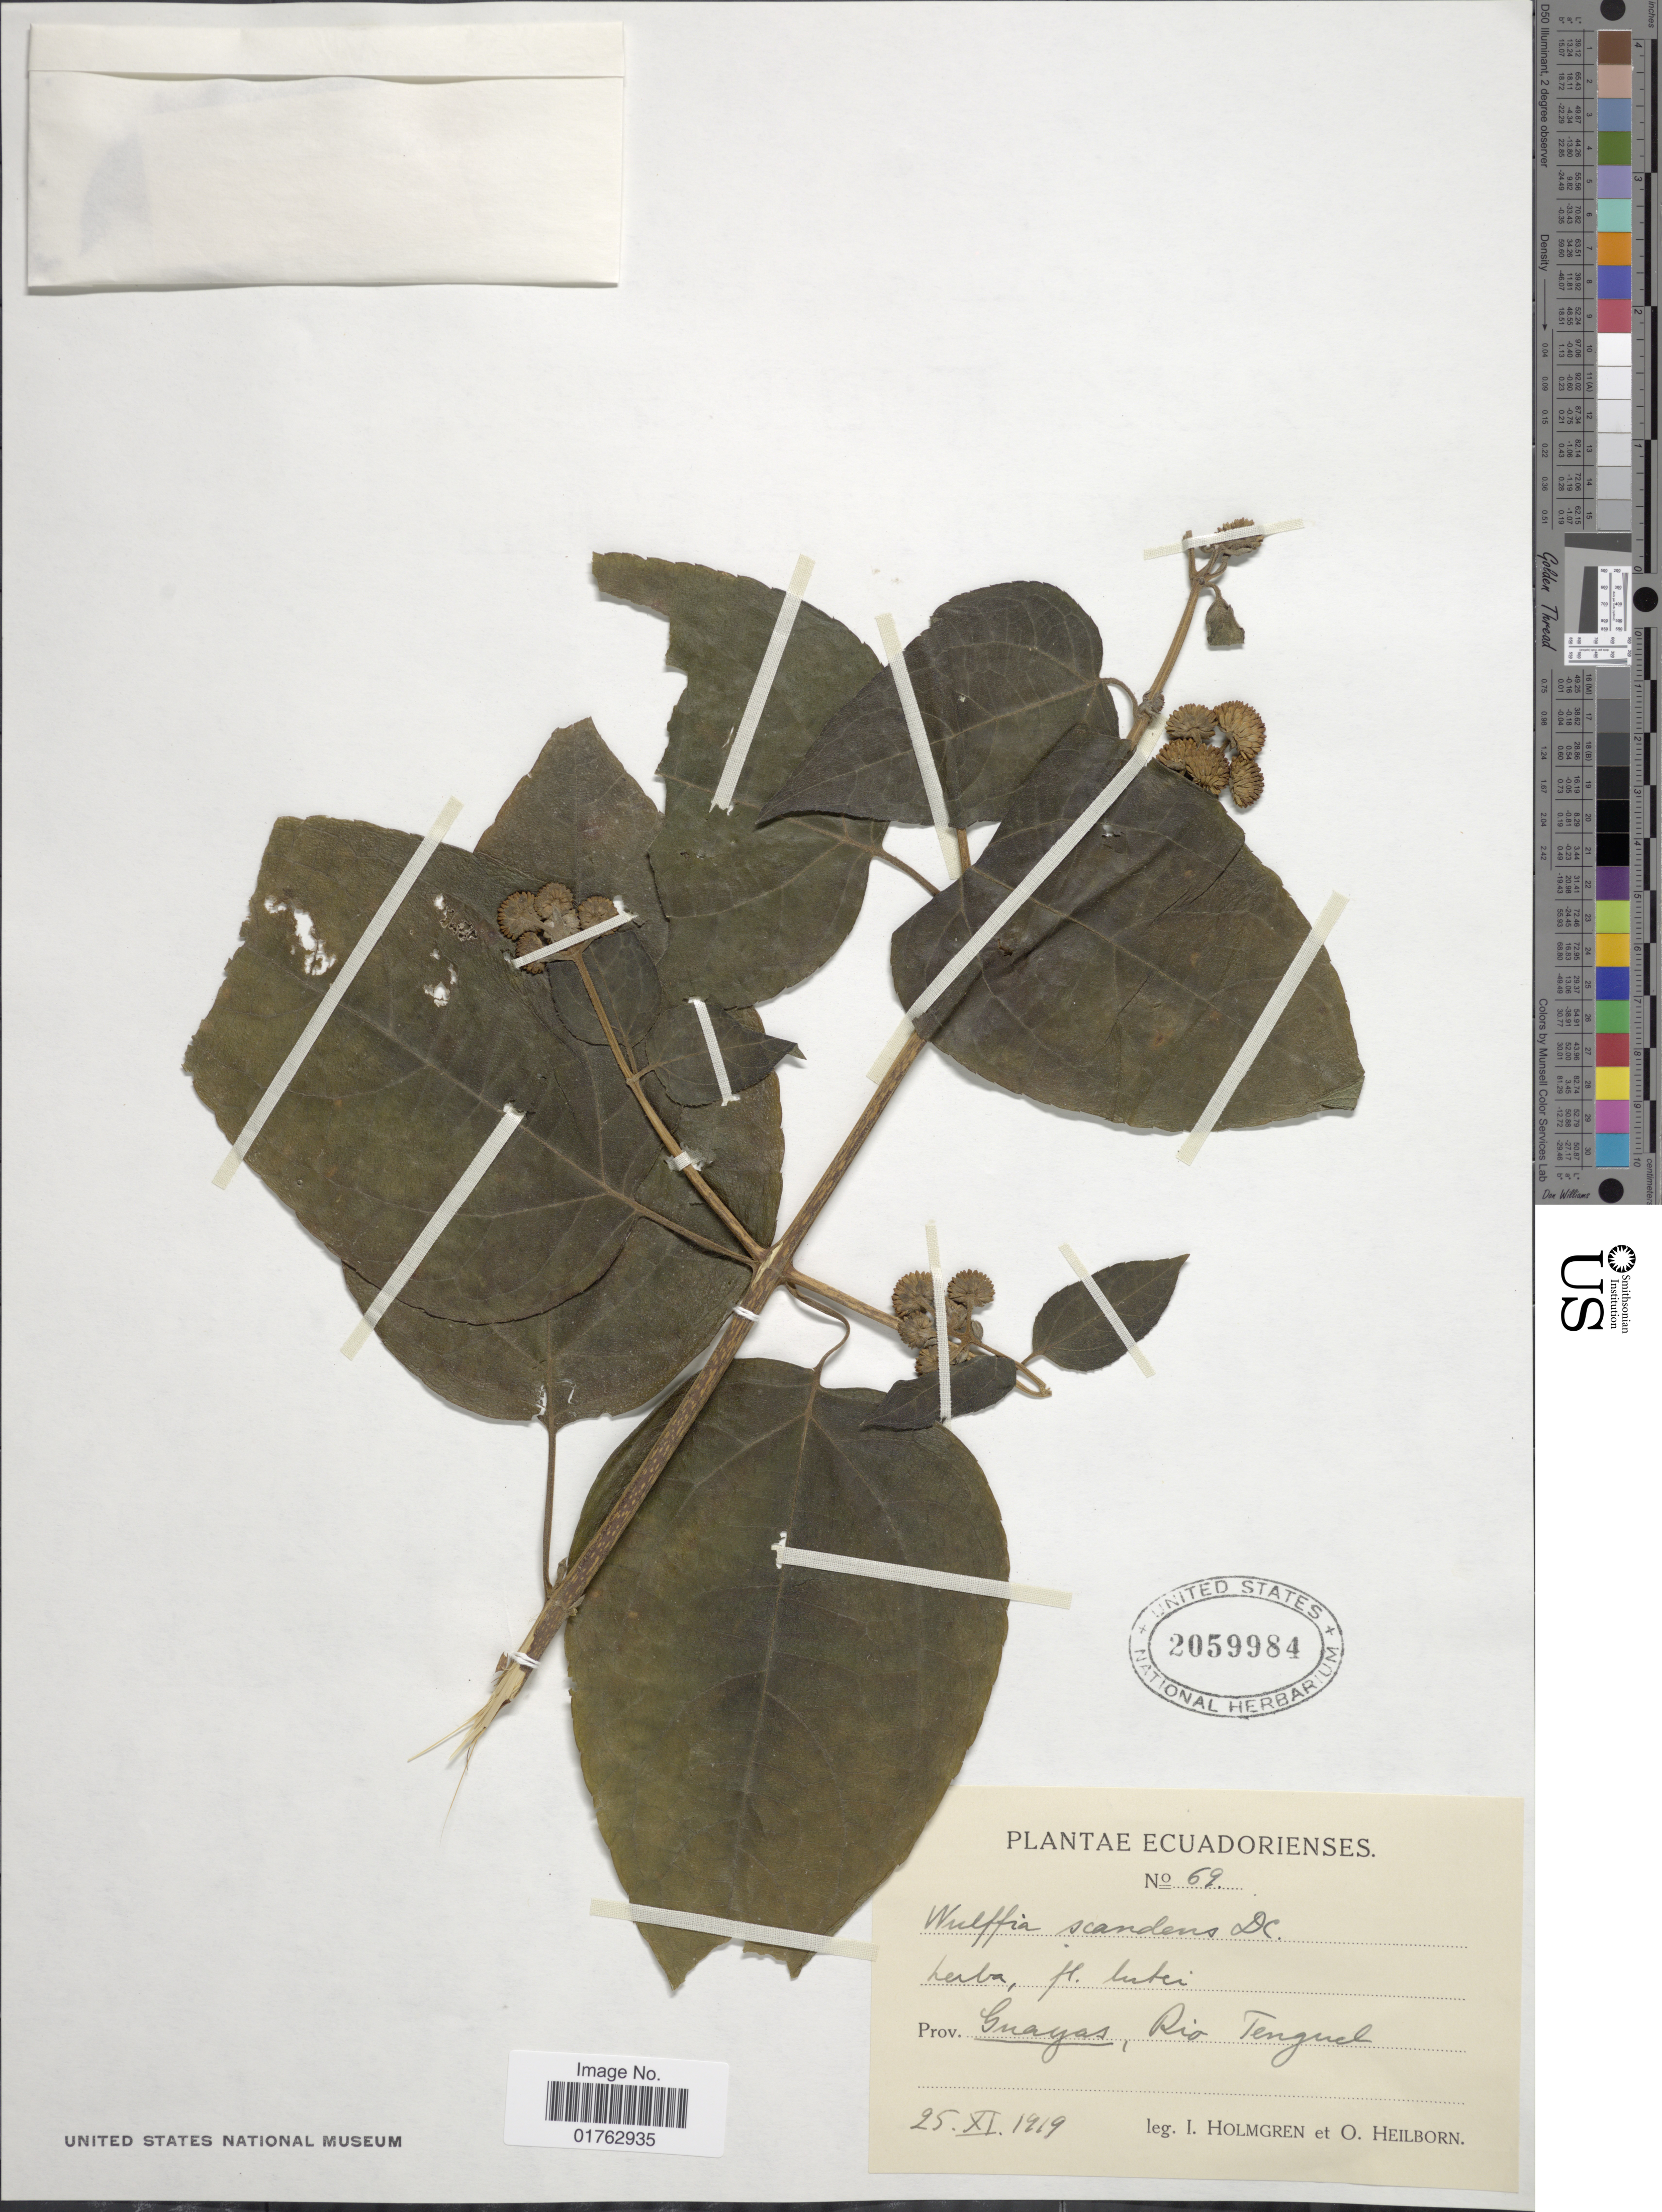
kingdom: Plantae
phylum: Tracheophyta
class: Magnoliopsida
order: Asterales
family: Asteraceae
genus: Wulffia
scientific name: Wulffia scandens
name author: DC.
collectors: I. Holmgren & O. Heilborn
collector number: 69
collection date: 1919-11-25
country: Ecuador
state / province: Guayas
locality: Rio Tengucl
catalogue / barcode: US 2059984